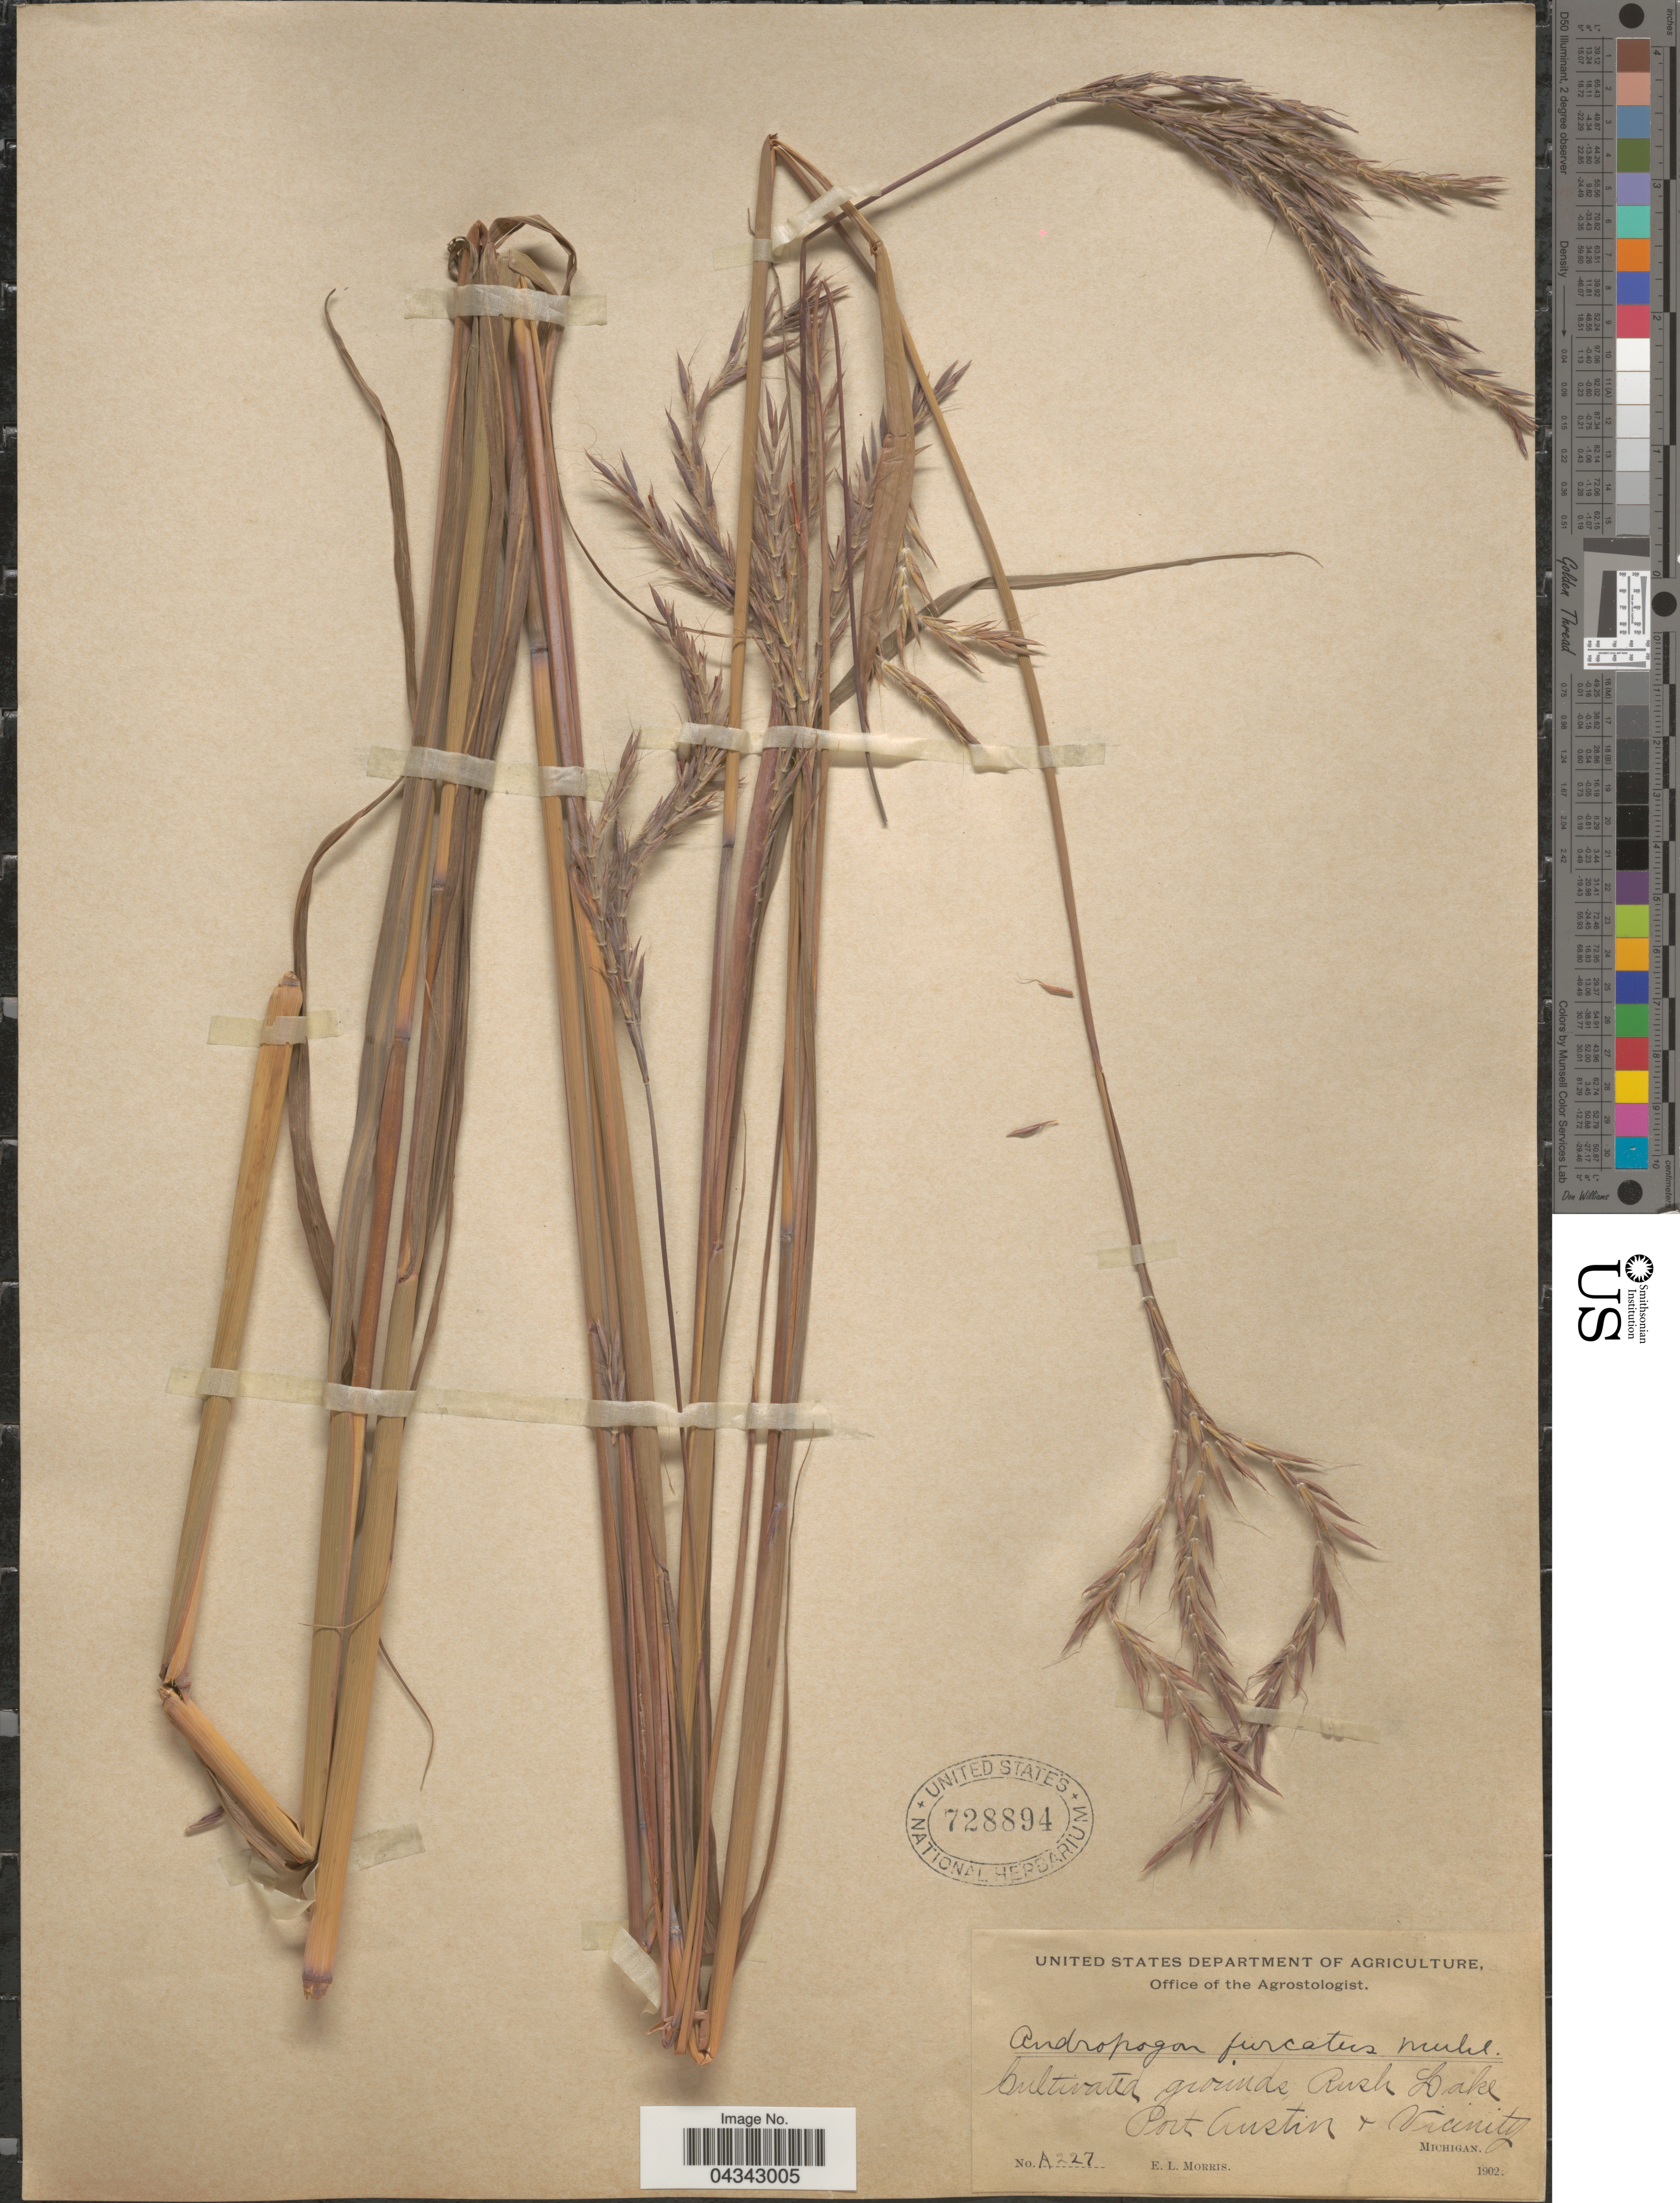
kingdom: Plantae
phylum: Tracheophyta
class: Liliopsida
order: Poales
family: Poaceae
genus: Andropogon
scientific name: Andropogon gerardii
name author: Vitman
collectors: E. Morris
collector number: A227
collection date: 1902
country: United States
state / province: Michigan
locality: Cultivated grounds, Rush Lake. Port Austin + Vicinity.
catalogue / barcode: US 728894